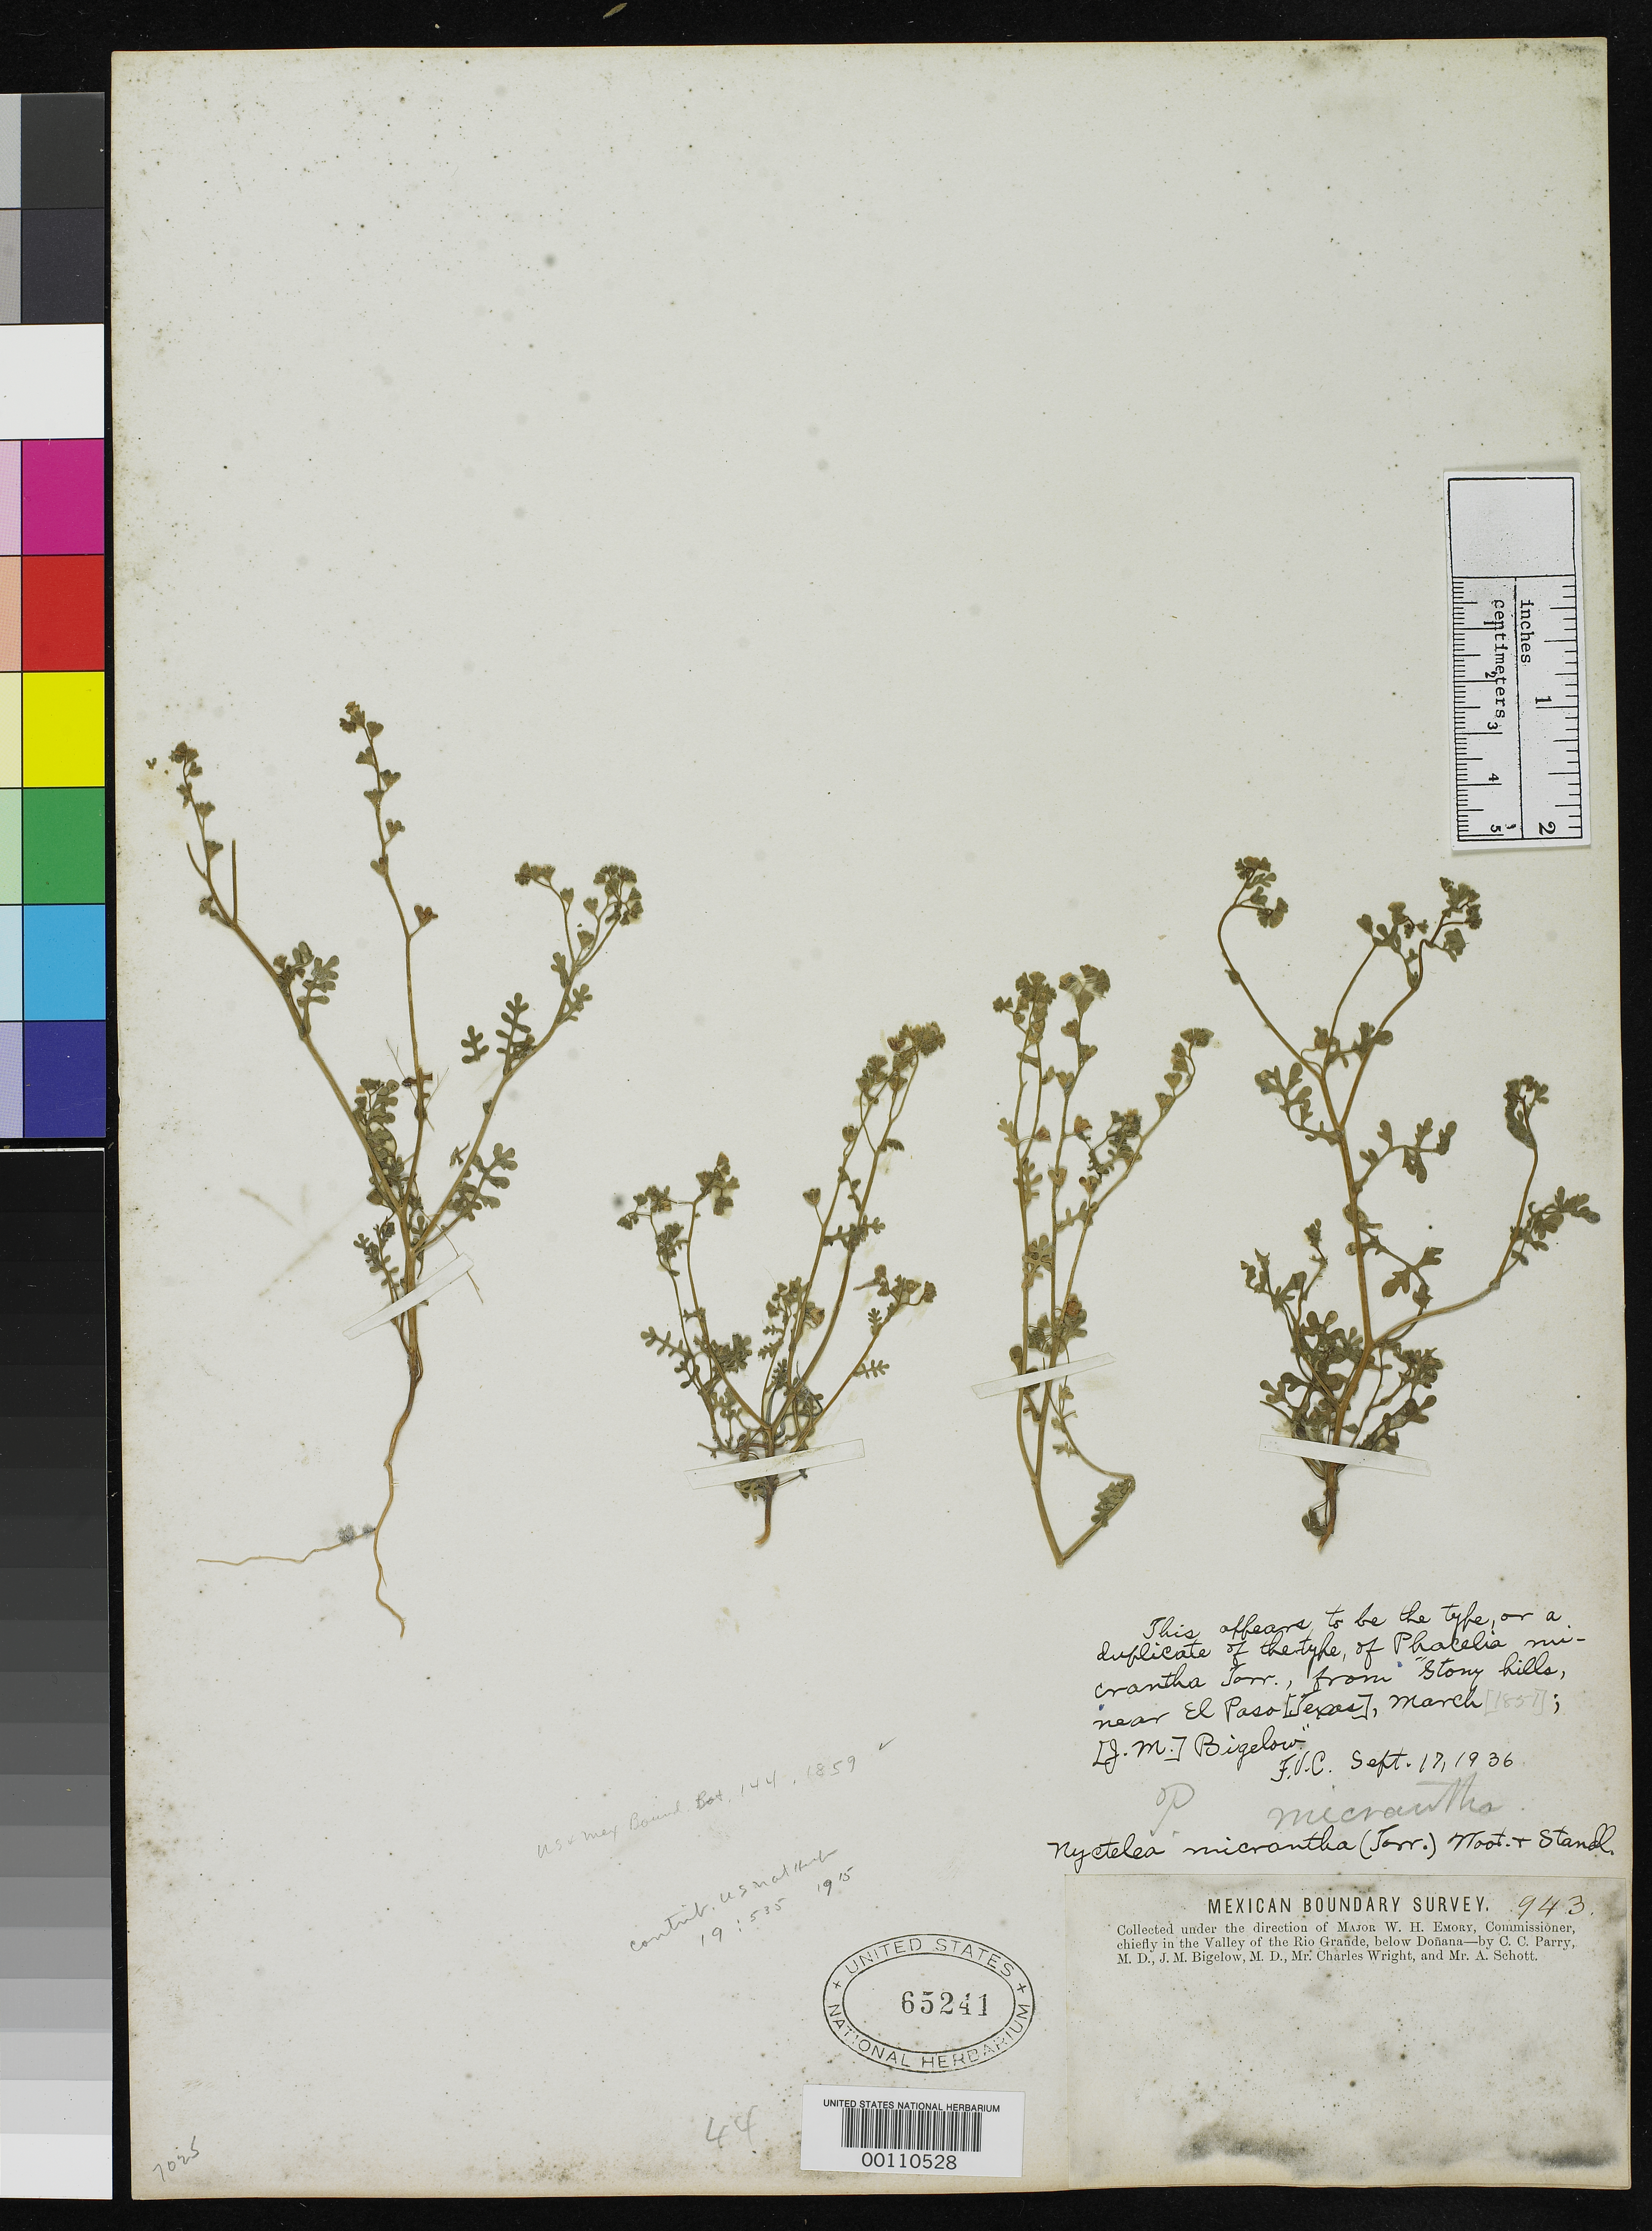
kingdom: Plantae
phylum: Tracheophyta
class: Magnoliopsida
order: Boraginales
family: Hydrophyllaceae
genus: Phacelia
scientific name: Phacelia micrantha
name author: Torr. in Emory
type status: Isosyntype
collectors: J. M. Bigelow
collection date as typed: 1851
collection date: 1851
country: United States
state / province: Texas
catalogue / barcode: US 65241